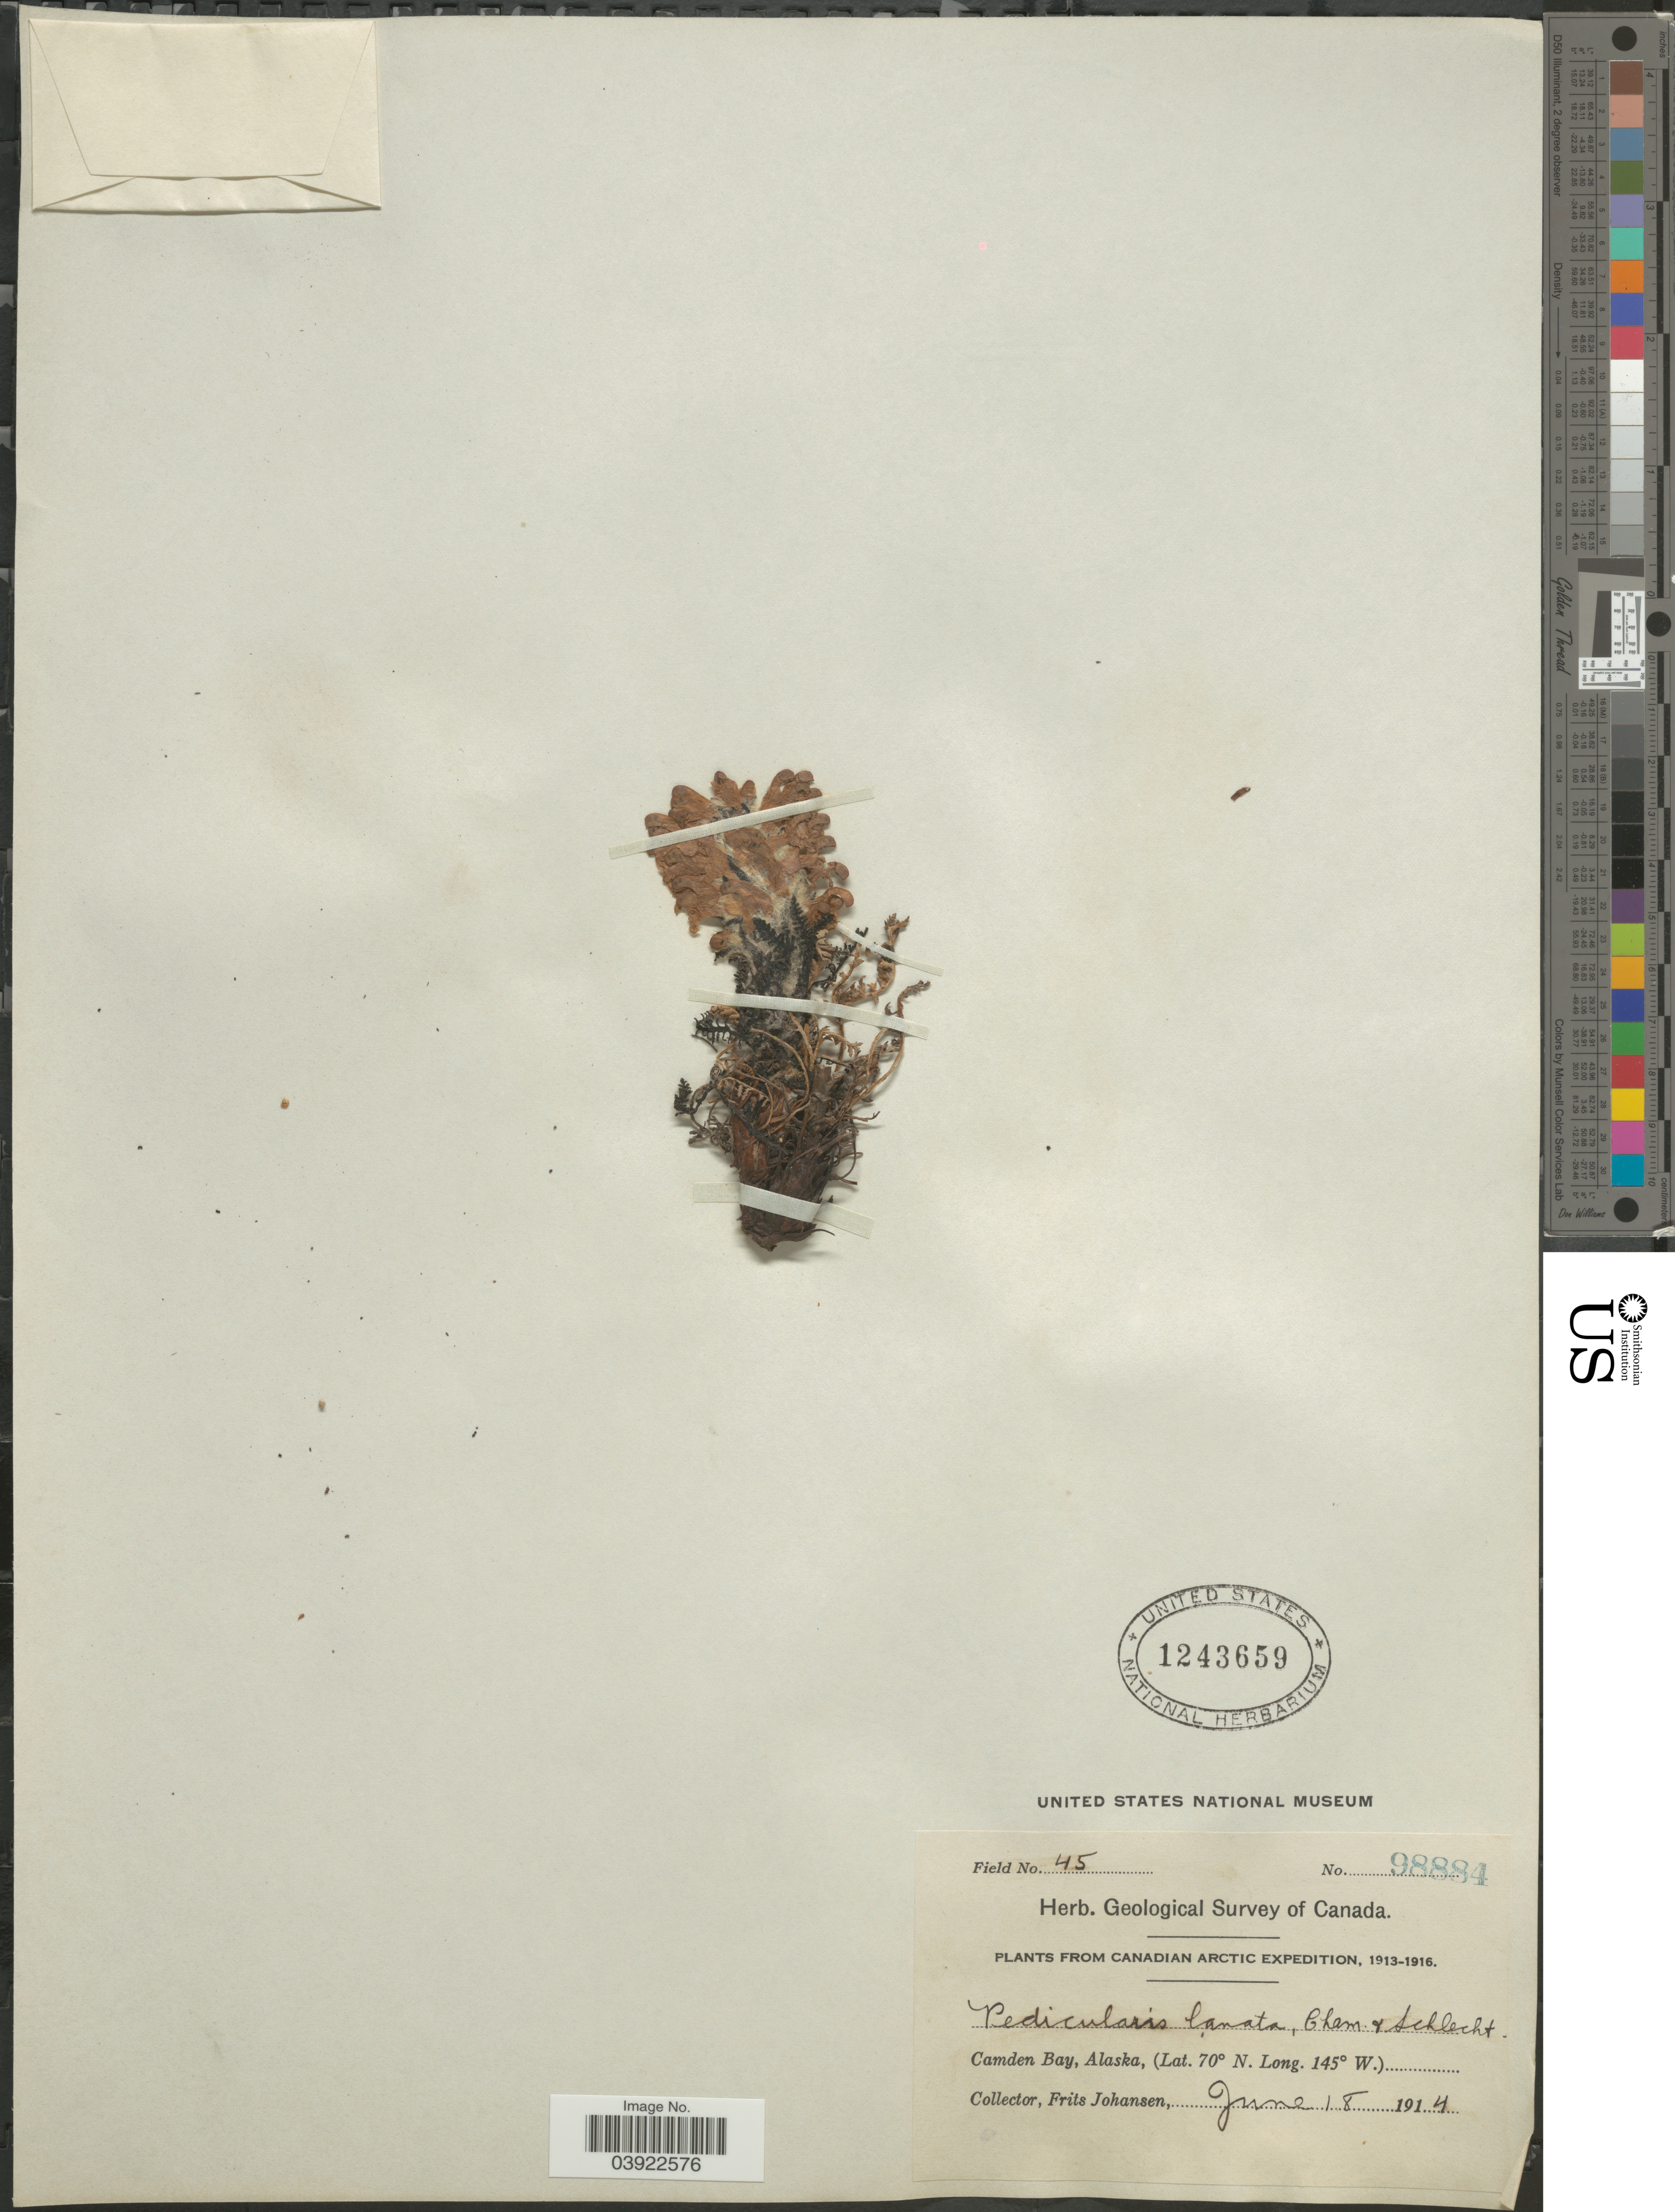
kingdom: Plantae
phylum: Tracheophyta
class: Magnoliopsida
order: Lamiales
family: Orobanchaceae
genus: Pedicularis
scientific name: Pedicularis lanata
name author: Willd. ex Cham. & Schltdl.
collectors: F. Johansen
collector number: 45/98884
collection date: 1914-06-18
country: United States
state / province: Alaska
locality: Camden Bay.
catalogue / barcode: US 1243659